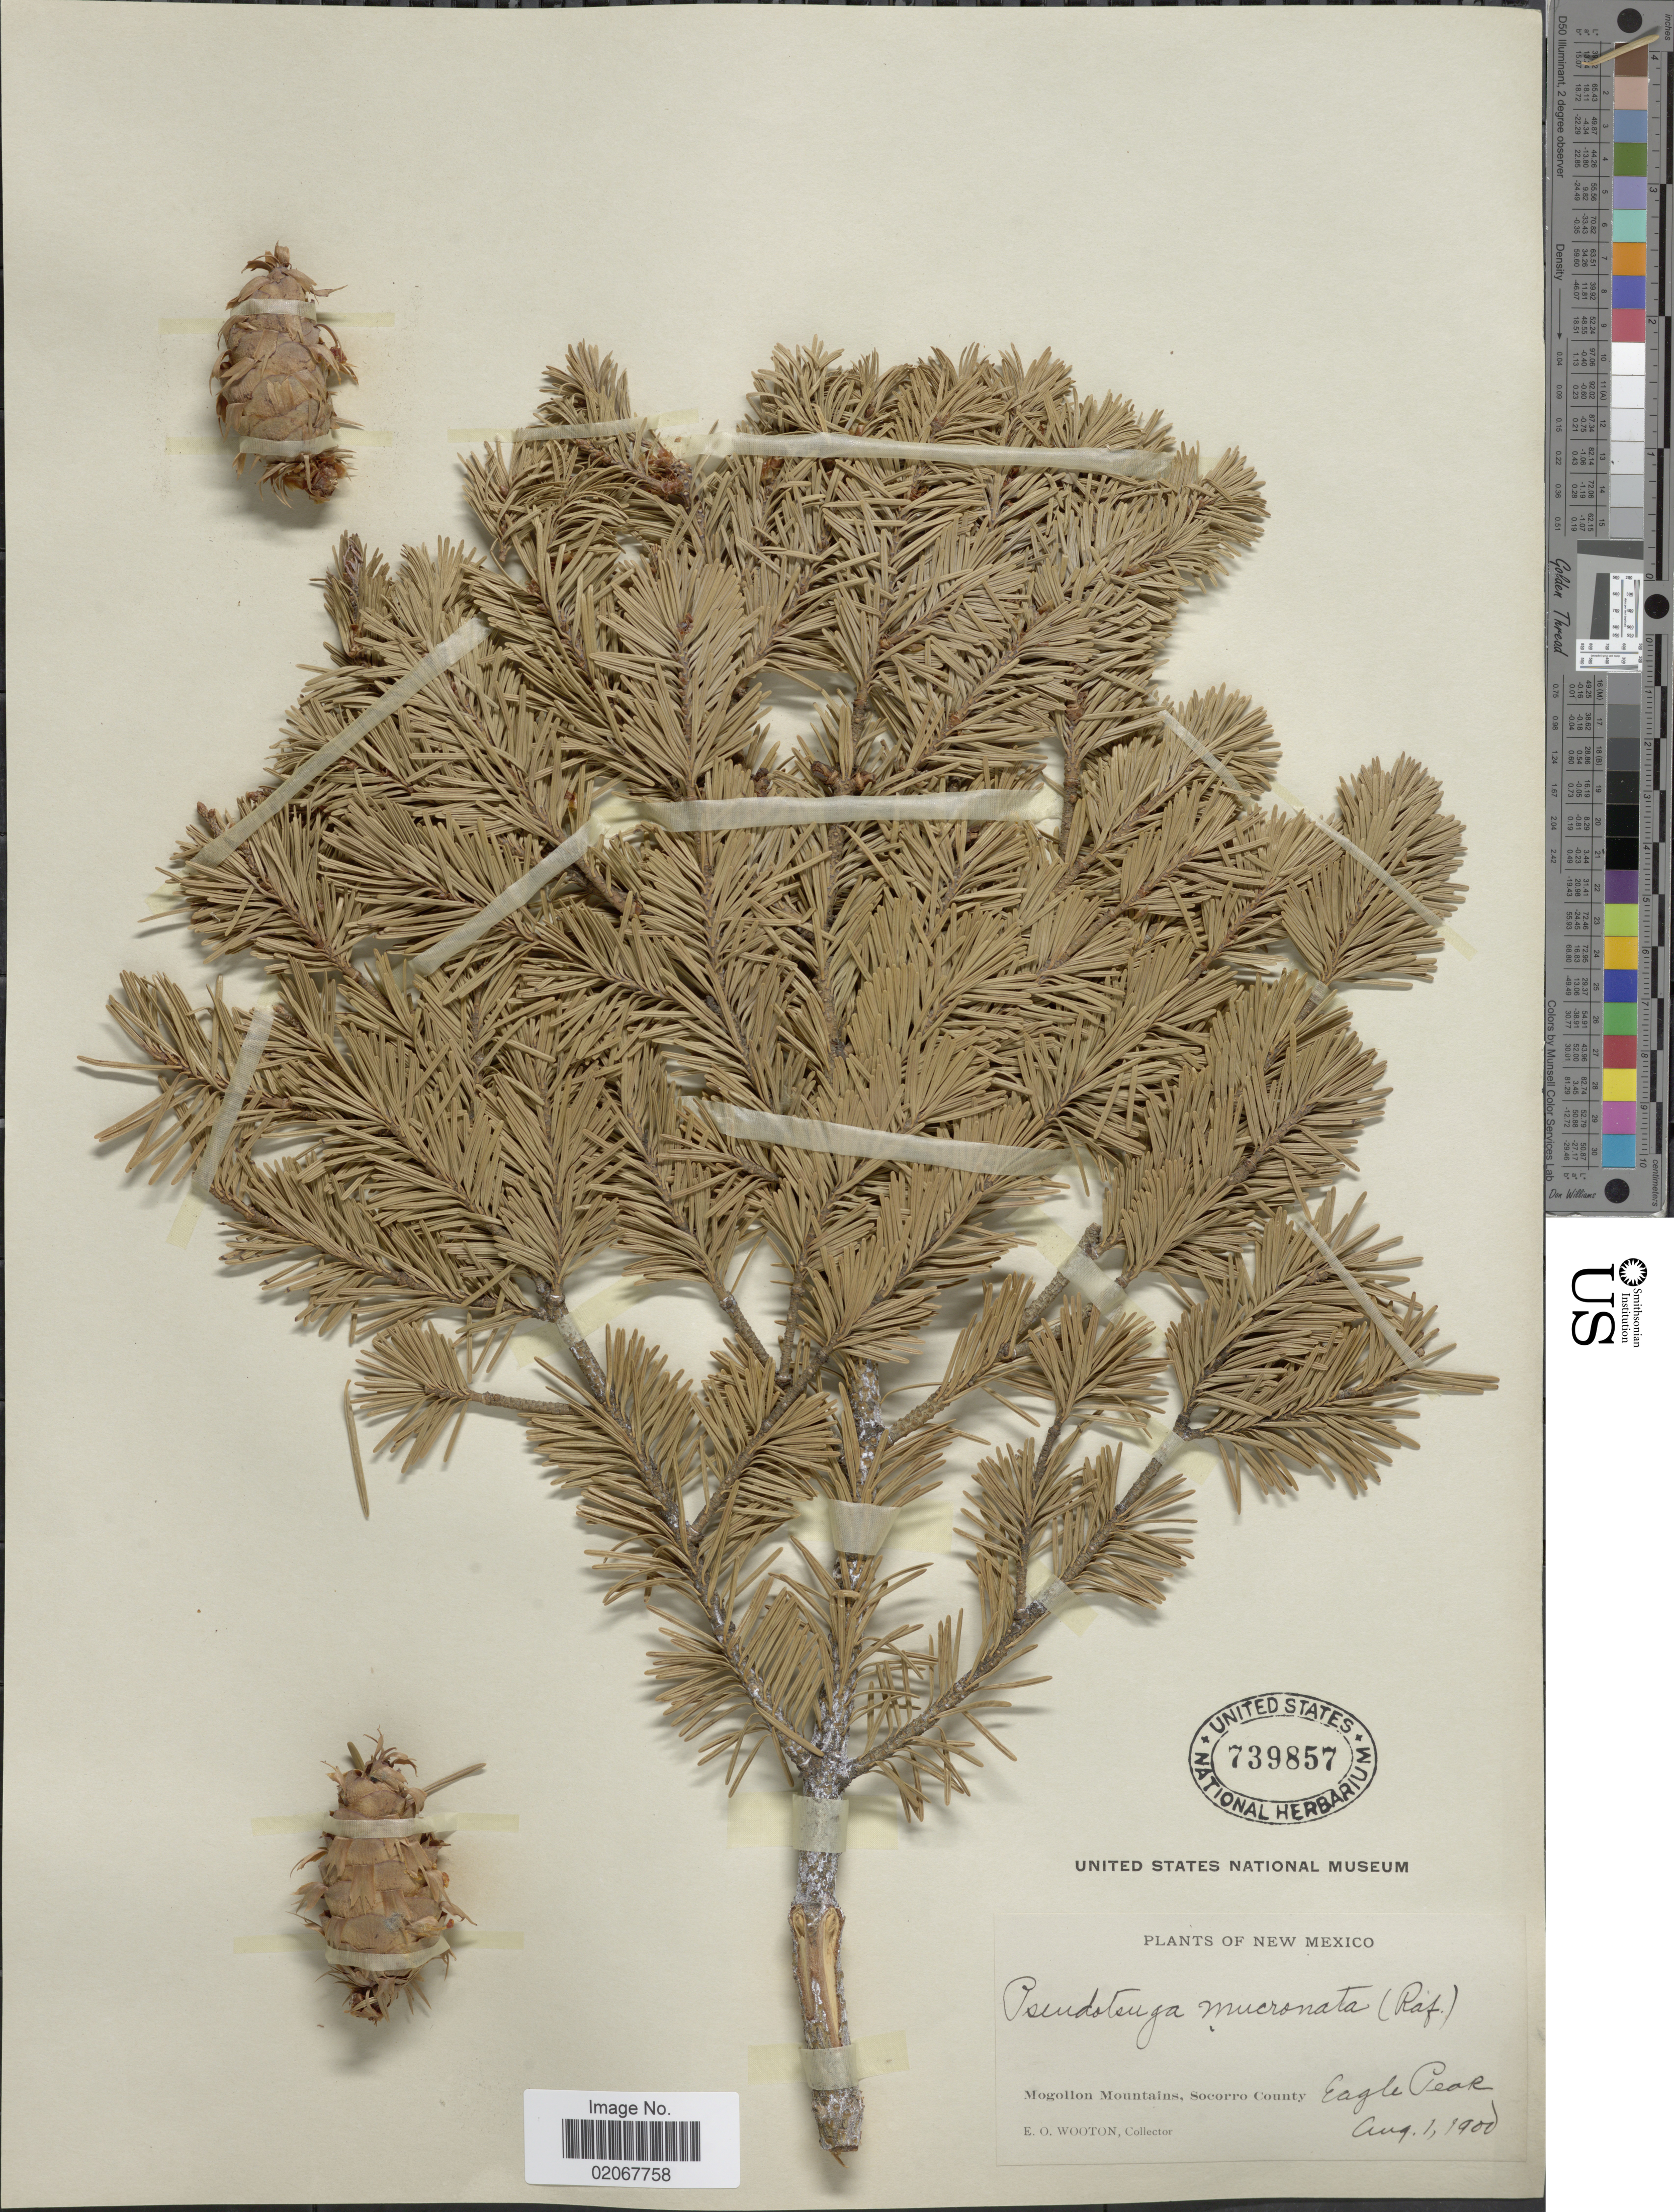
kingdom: Plantae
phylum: Tracheophyta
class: Pinopsida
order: Pinales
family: Pinaceae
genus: Pseudotsuga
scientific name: Pseudotsuga menziesii var. glauca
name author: (Beissn.) Franco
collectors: E. O. Wooton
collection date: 1900-08-01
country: United States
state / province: New Mexico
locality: Mogollon Mountains, Socorro County. Eagle Peak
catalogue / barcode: US 739857